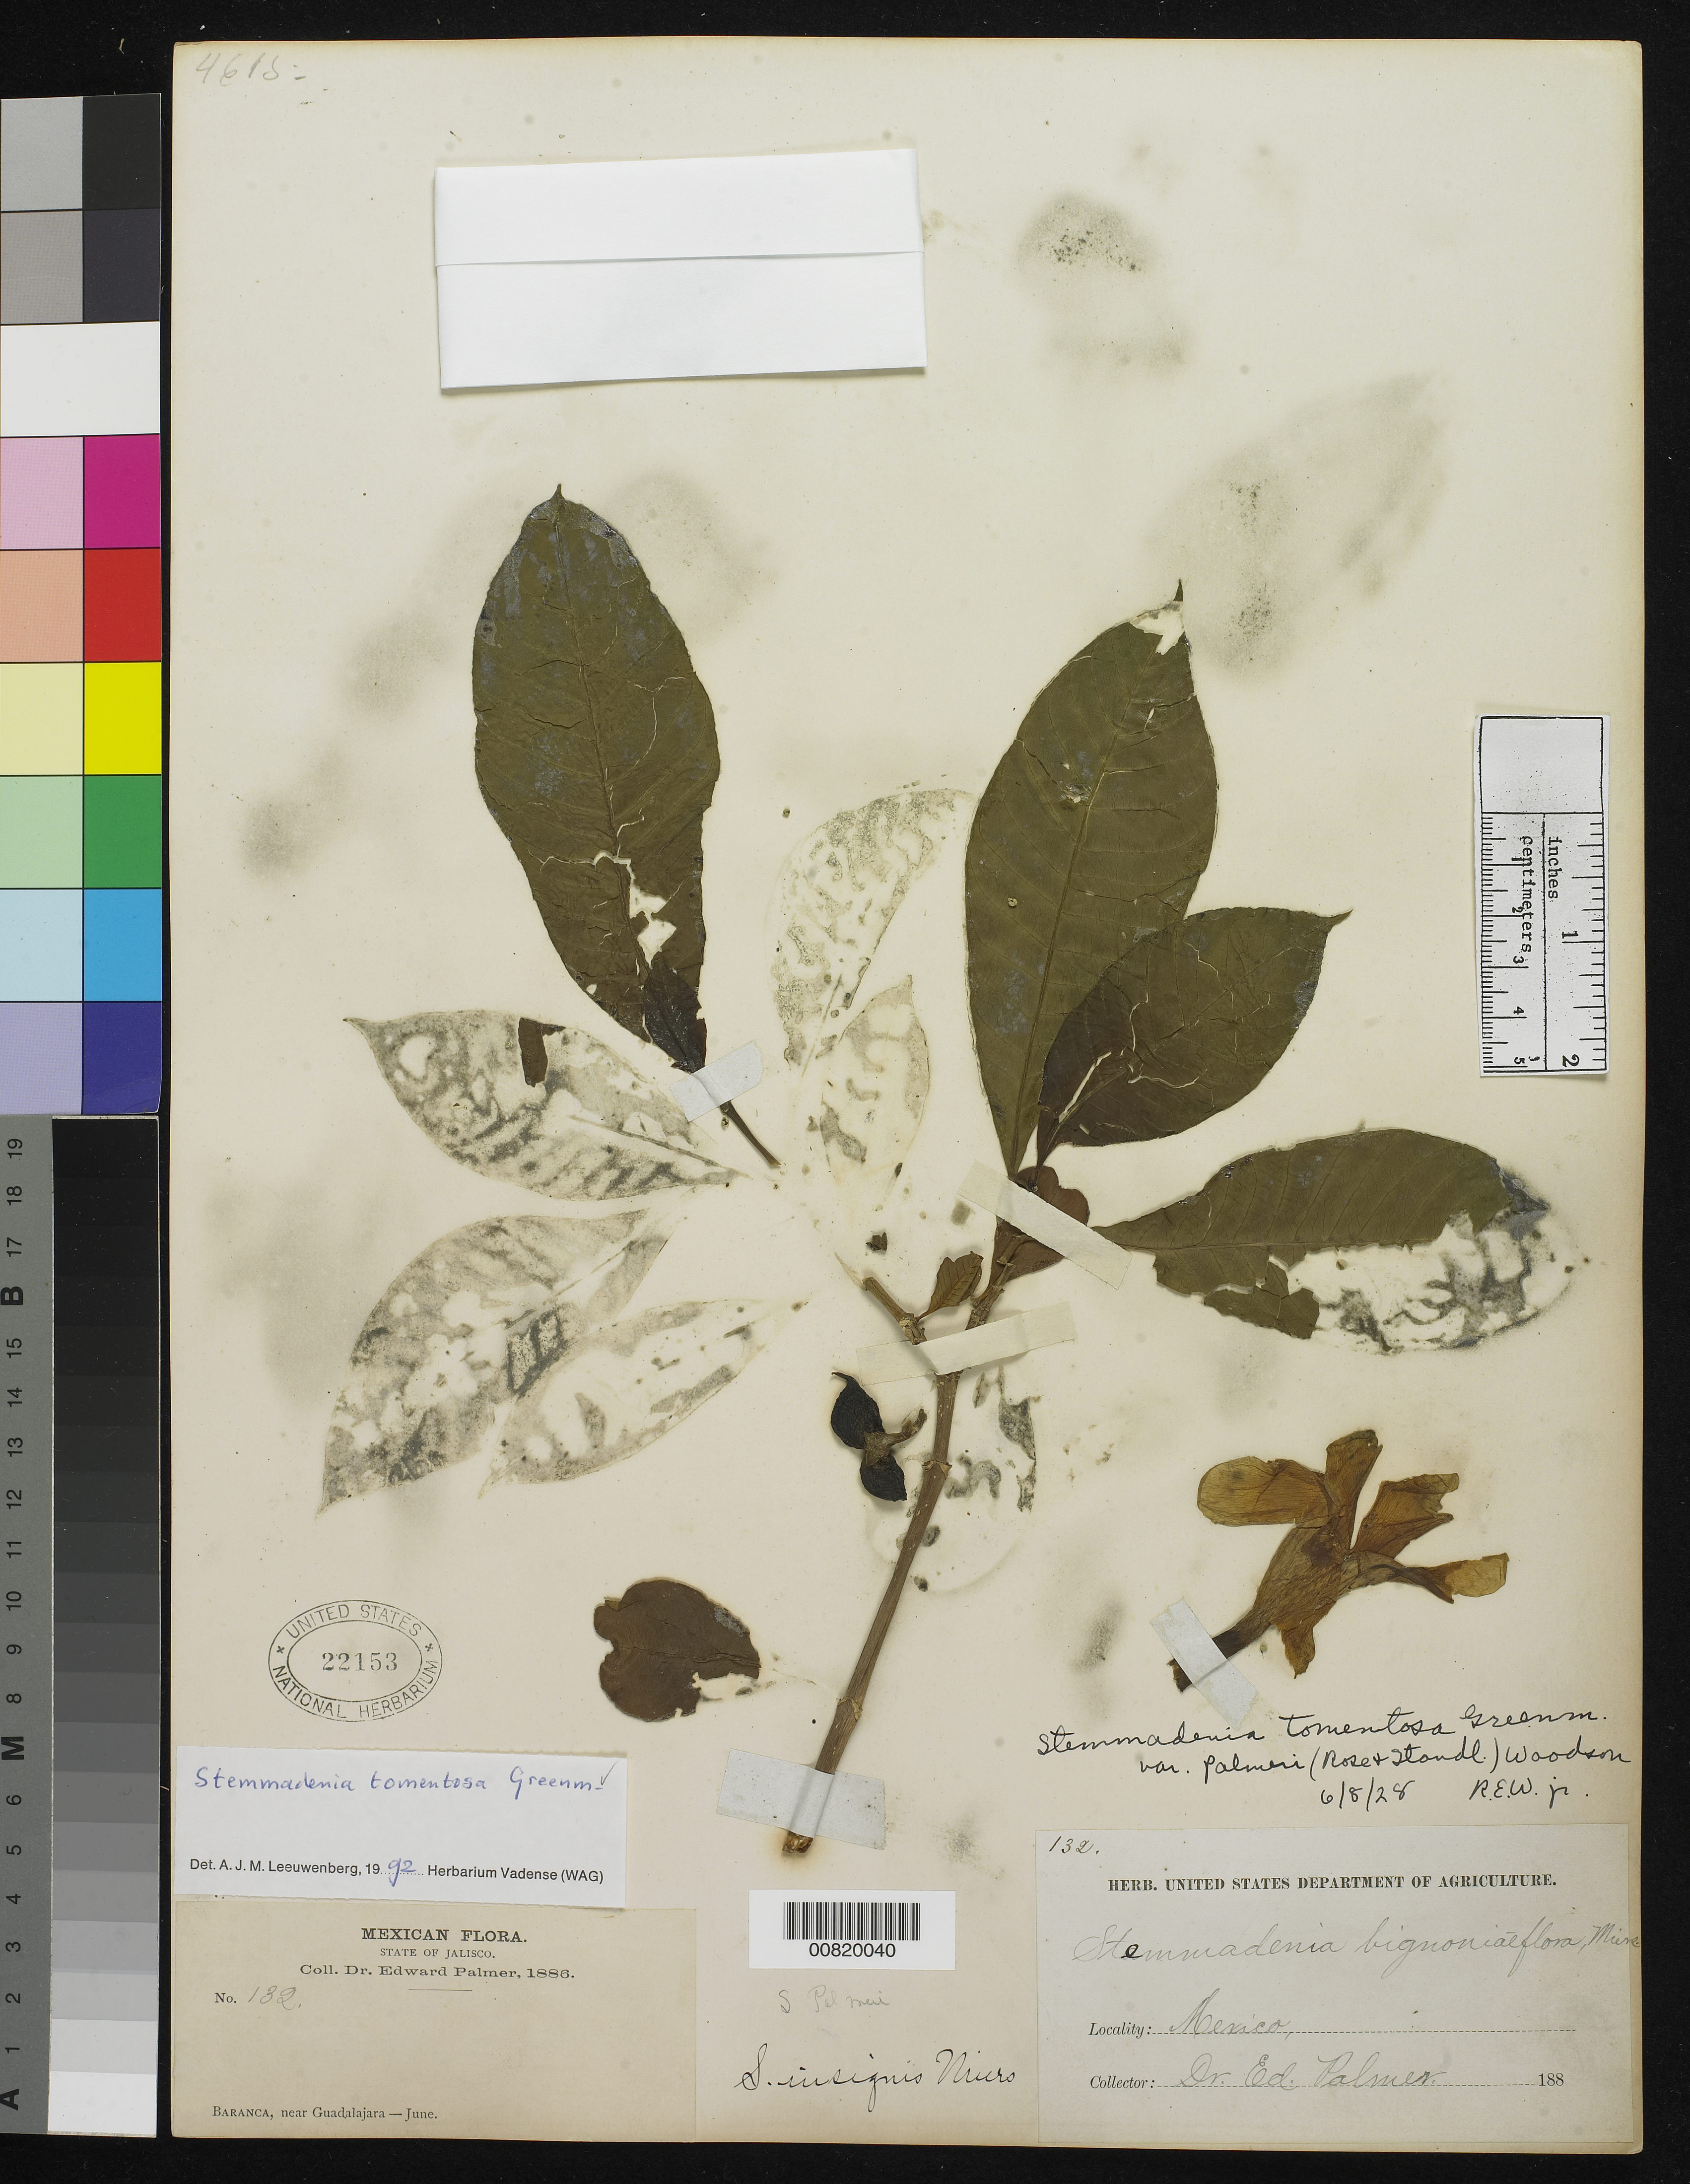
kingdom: Plantae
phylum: Tracheophyta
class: Magnoliopsida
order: Gentianales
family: Apocynaceae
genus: Stemmadenia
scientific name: Stemmadenia tomentosa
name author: Greenm.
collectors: E. Palmer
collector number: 132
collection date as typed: Jun 1886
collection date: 1886-06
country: Mexico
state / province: Jalisco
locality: Barranca, near Guadalajara, Jalisco.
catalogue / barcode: US 22153